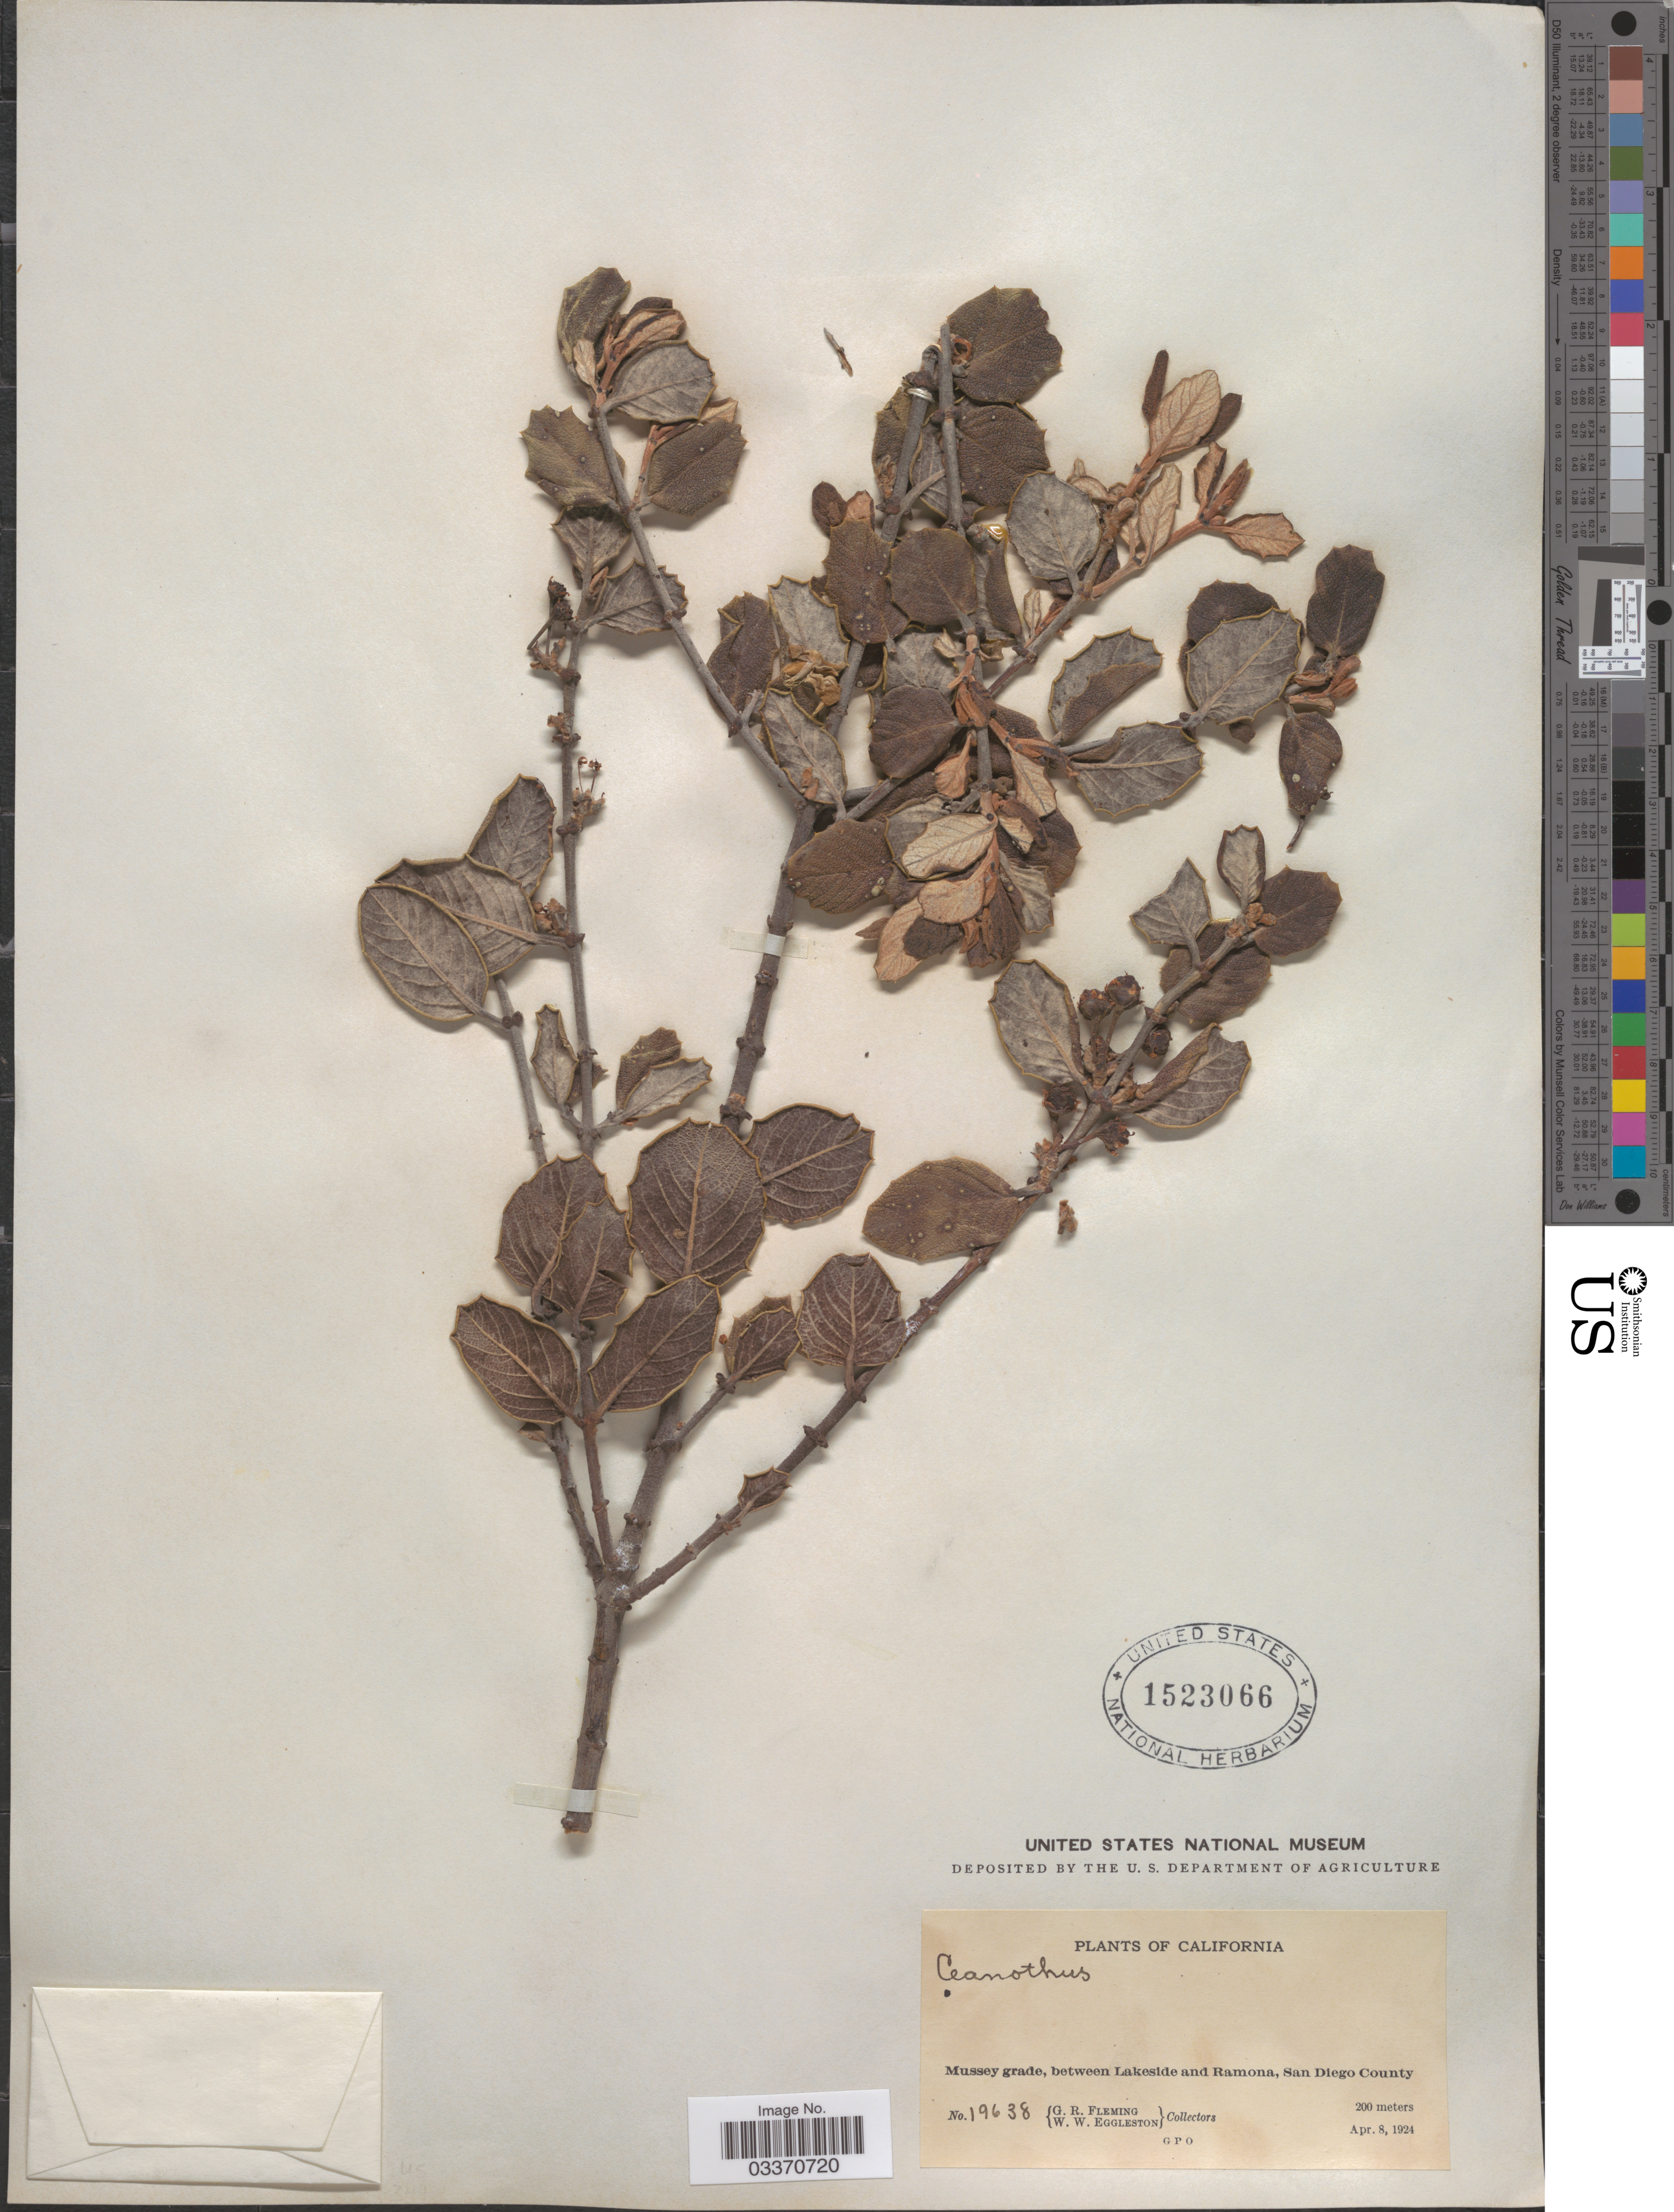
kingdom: Plantae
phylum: Tracheophyta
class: Magnoliopsida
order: Rosales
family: Rhamnaceae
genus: Ceanothus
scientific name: Ceanothus sp.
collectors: G. Fleming & W. W. Eggleston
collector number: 19638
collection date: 1924-04-08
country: United States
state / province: California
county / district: San Diego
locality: Mussey grade, between Lakeside and Ramona, San Diego County.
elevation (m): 200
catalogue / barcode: US 1523066